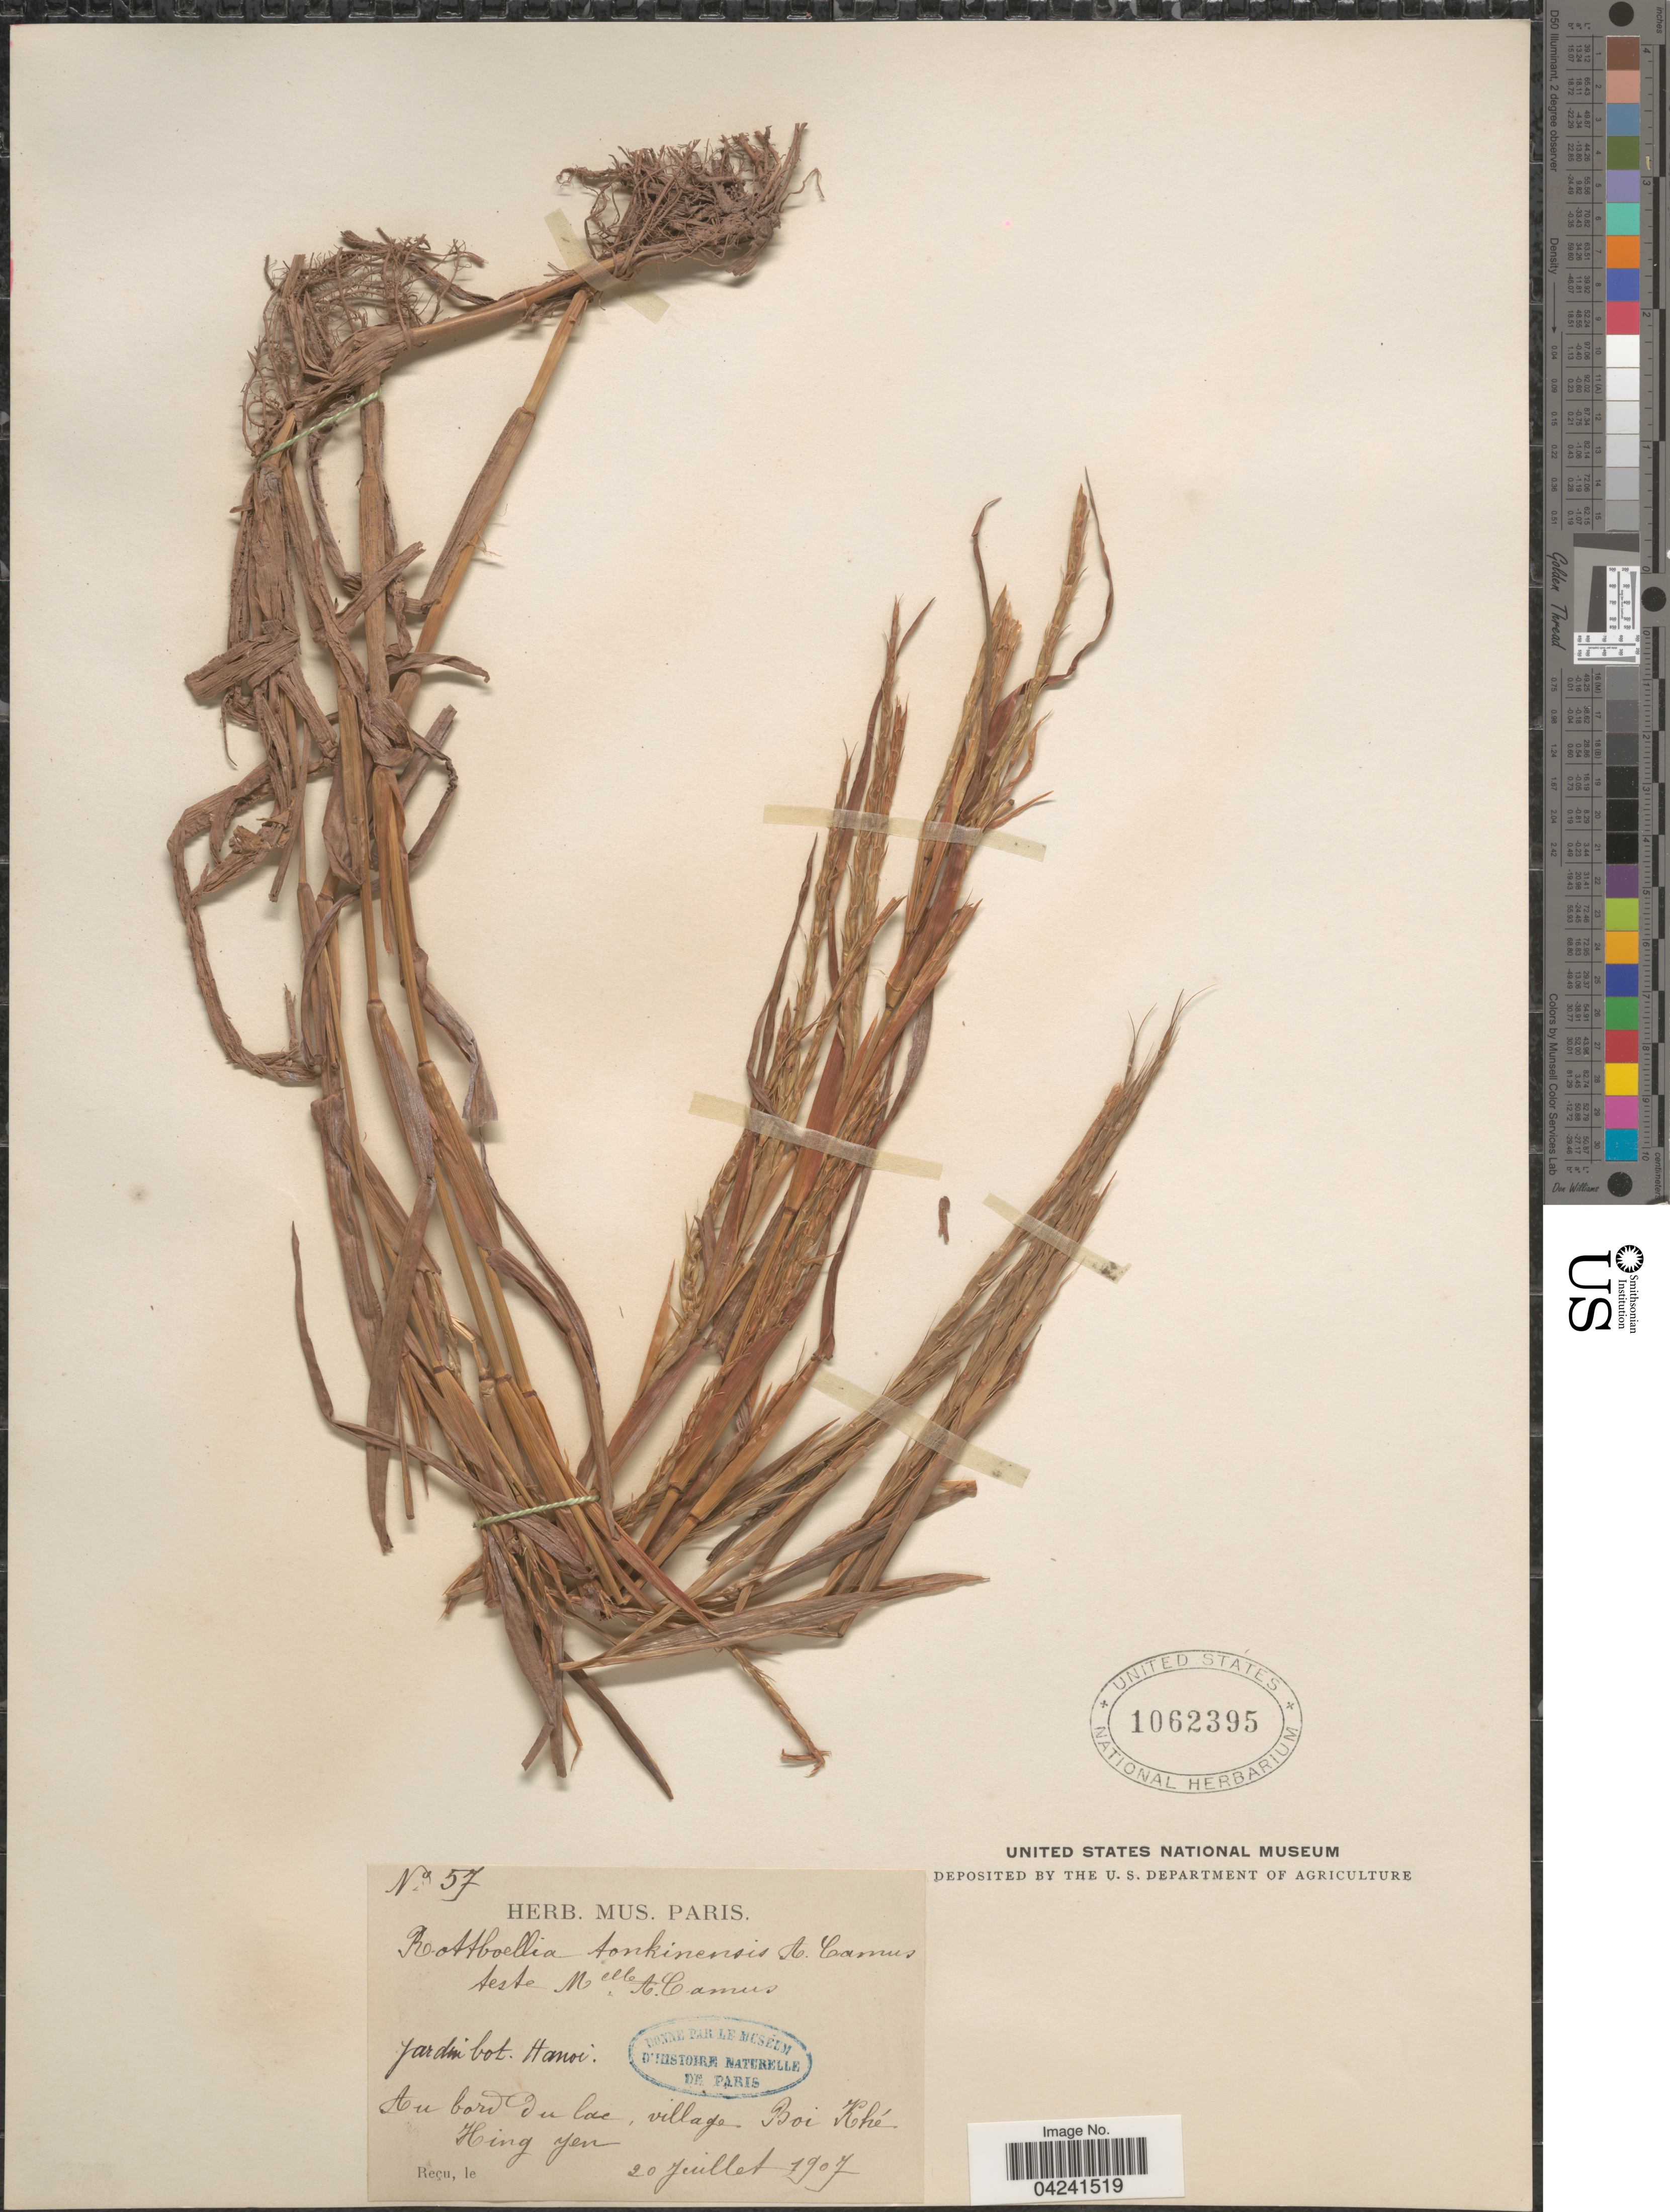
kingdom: Plantae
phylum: Tracheophyta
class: Liliopsida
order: Poales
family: Poaceae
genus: Hemarthria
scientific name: Hemarthria longiflora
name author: (Hook. f.) A. Camus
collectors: ex herb. Mus. Paris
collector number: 57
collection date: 1907-07-20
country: Japan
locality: Jardin bot. Hanoi. Au bord du lac, village. Boi Khé Hing yen.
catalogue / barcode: US 1062395